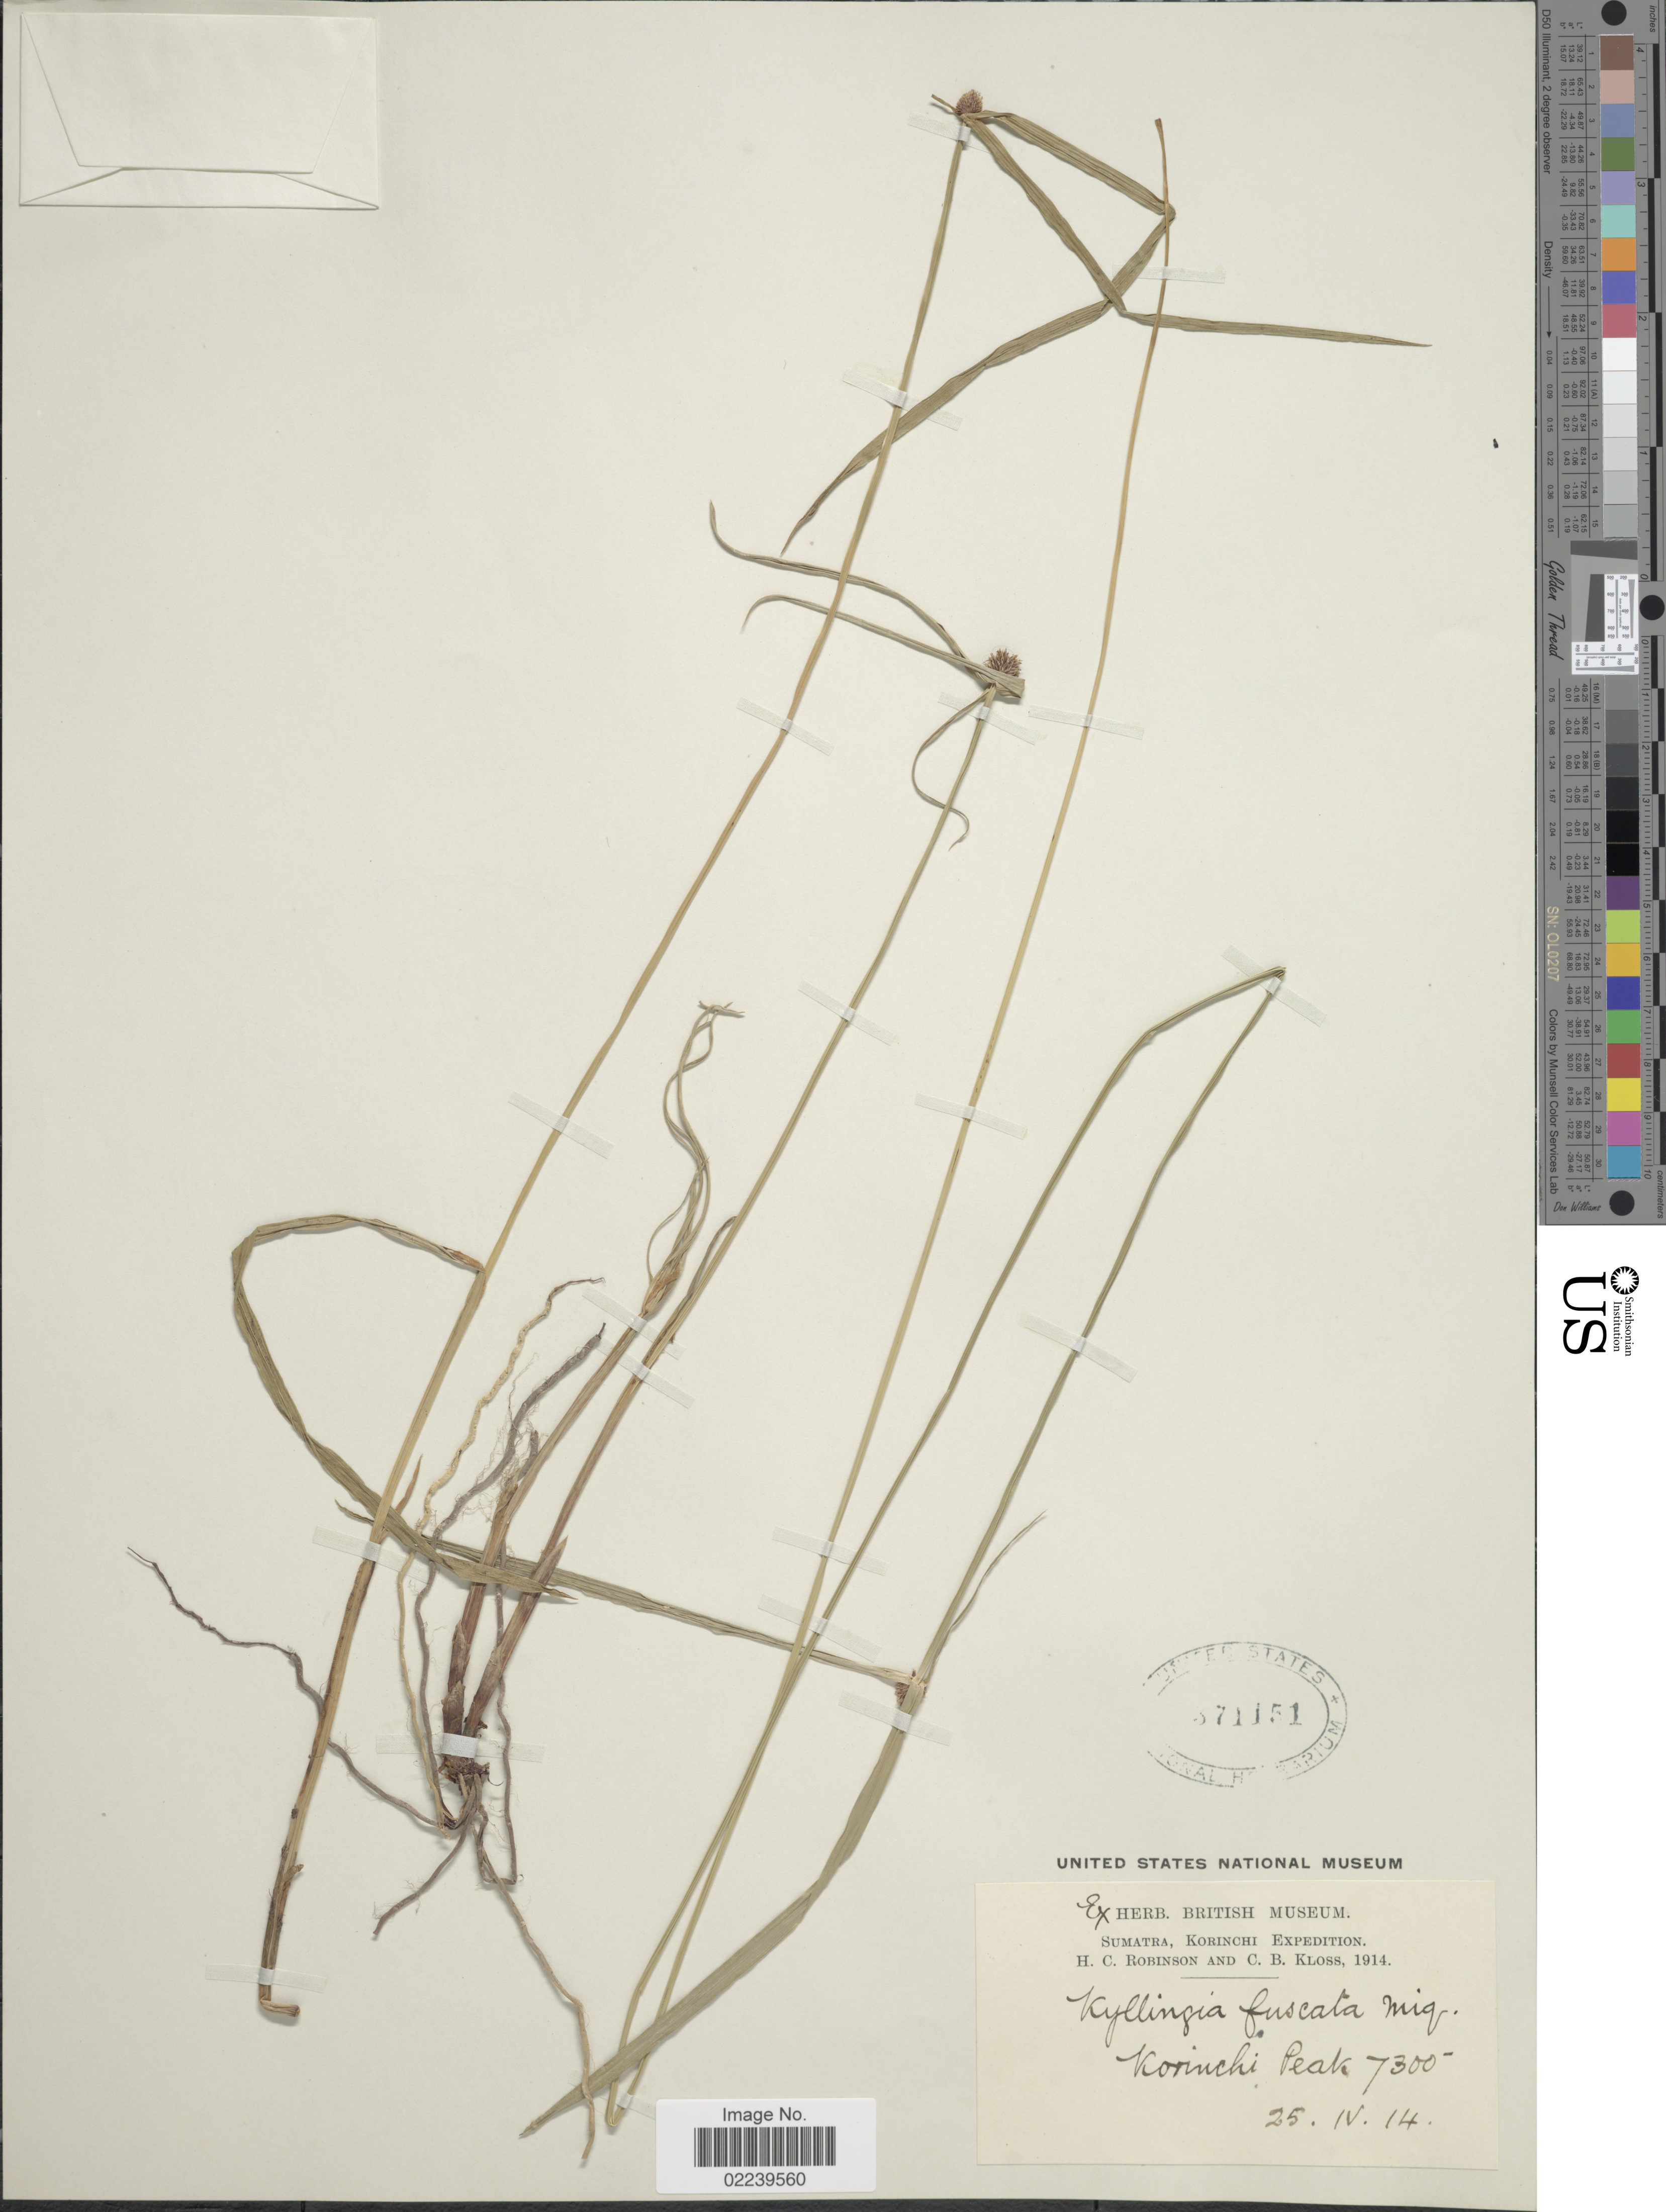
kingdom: Plantae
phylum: Tracheophyta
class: Liliopsida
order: Poales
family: Cyperaceae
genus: Cyperus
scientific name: Cyperus melanospermus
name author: (Nees) Valck. Sur.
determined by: Kern, J. H.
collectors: H. C. Robinson & C. Kloss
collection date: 1914-04-25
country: Indonesia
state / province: Sumatra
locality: Korinchi Peak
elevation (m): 2225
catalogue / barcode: US 371151